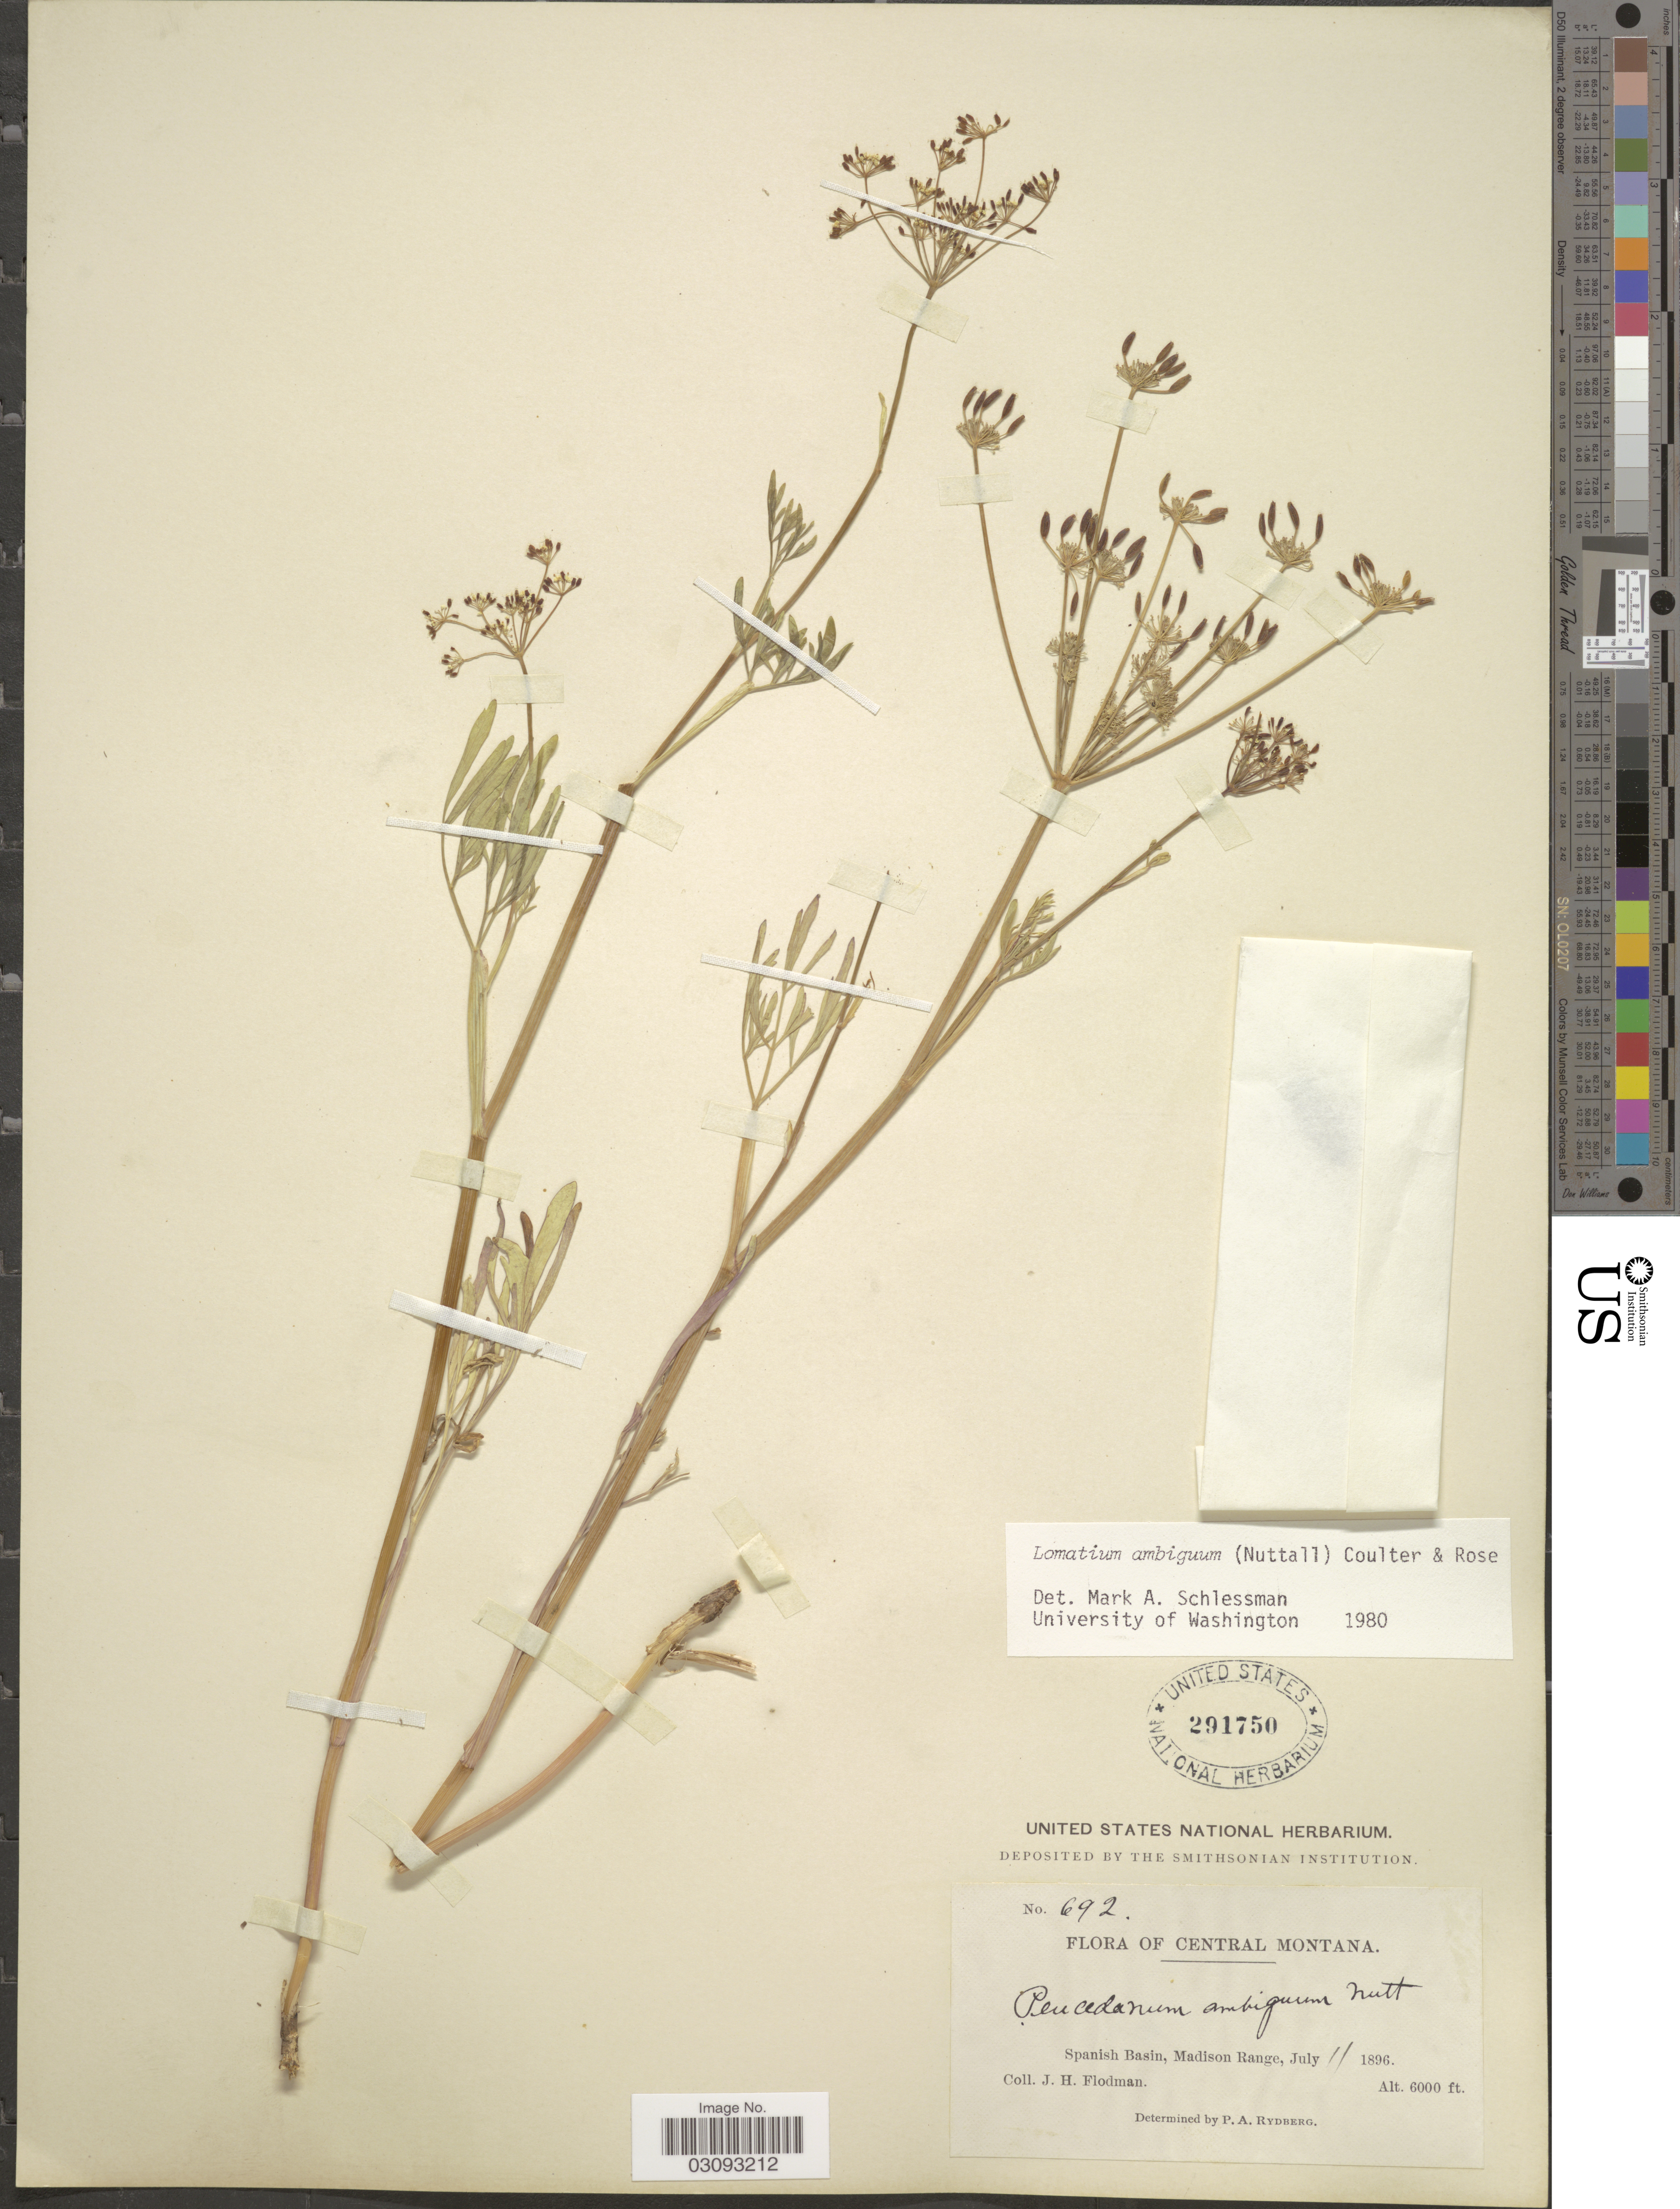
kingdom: Plantae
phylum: Tracheophyta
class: Magnoliopsida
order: Apiales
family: Apiaceae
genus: Lomatium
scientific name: Lomatium ambiguum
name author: (Nutt.) Coult. & Rose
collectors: J. Flodman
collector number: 692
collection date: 1896-07-11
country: United States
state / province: Montana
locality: Central Montana. Spanish Basin, Madison Range.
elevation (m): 1829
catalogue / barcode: US 291750